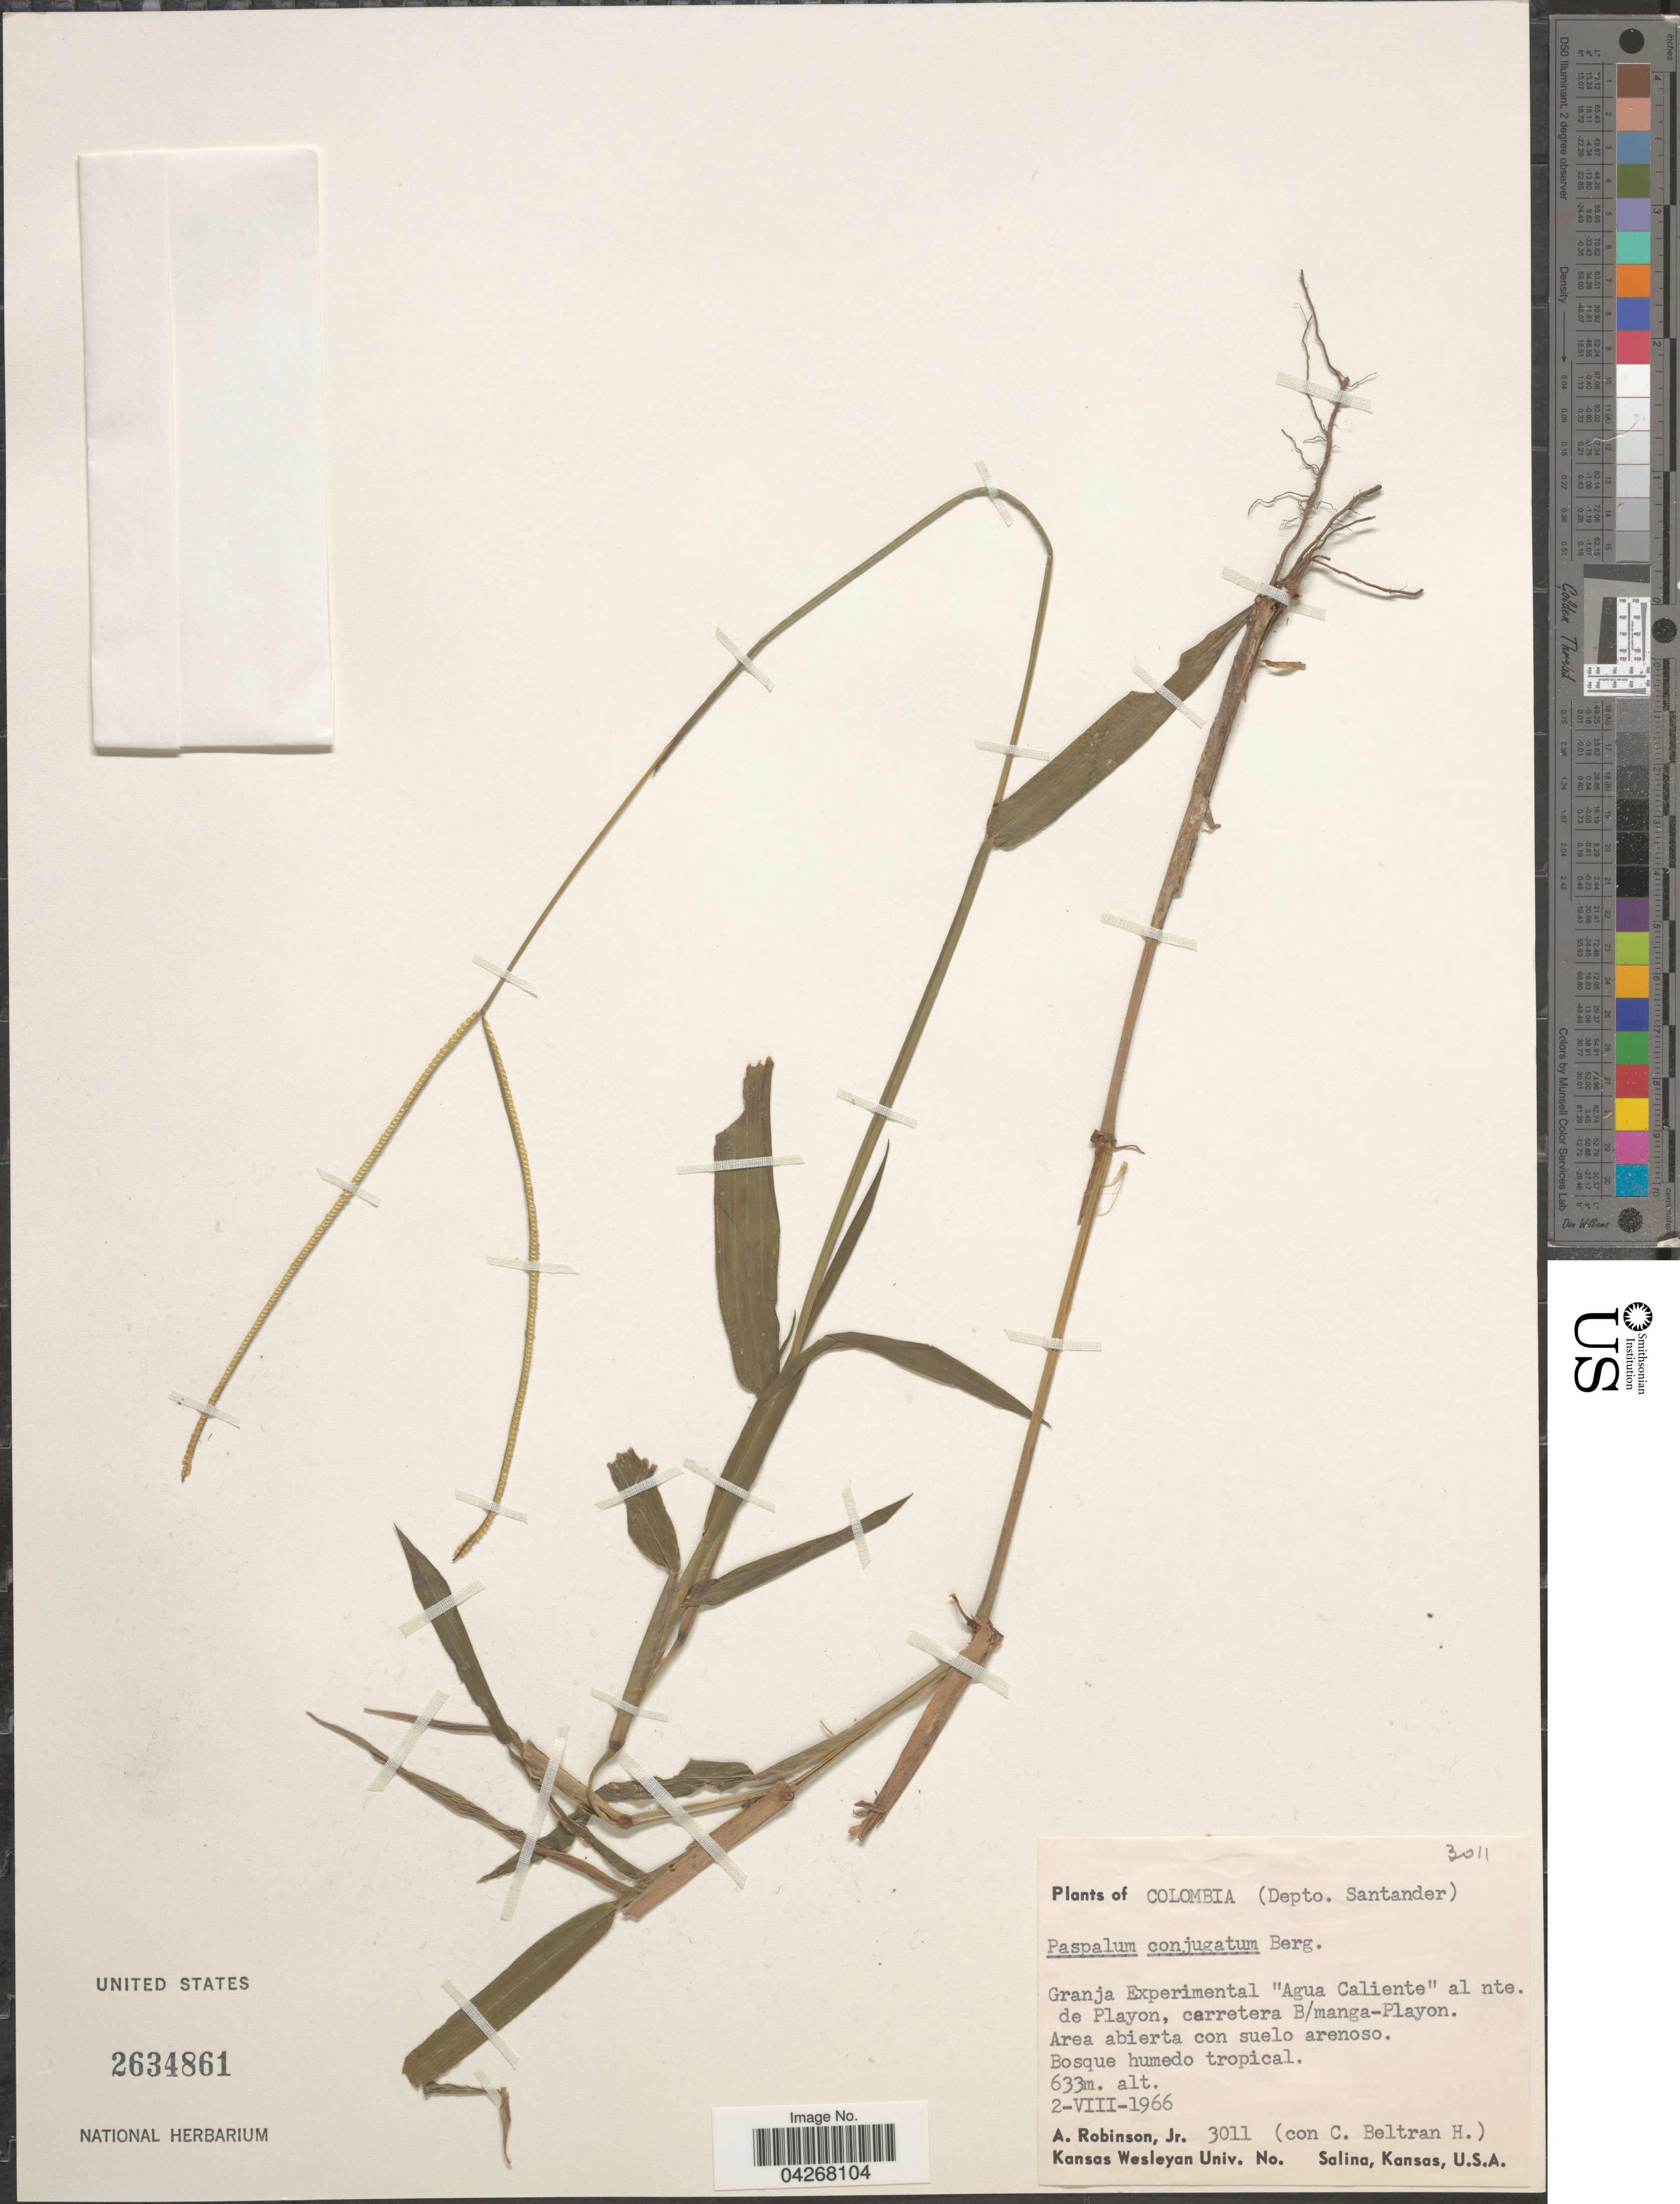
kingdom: Plantae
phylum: Tracheophyta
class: Liliopsida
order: Poales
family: Poaceae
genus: Paspalum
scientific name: Paspalum conjugatum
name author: P.J. Bergius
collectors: A. Robinson & H. Beltran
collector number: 3011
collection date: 1966-08-02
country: Colombia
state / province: Santander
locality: (Depto. Santander). Granja Experimental "Agua Caliente" al nte. de Playon, carretera B/manga-Playon.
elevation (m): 633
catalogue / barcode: US 2634861